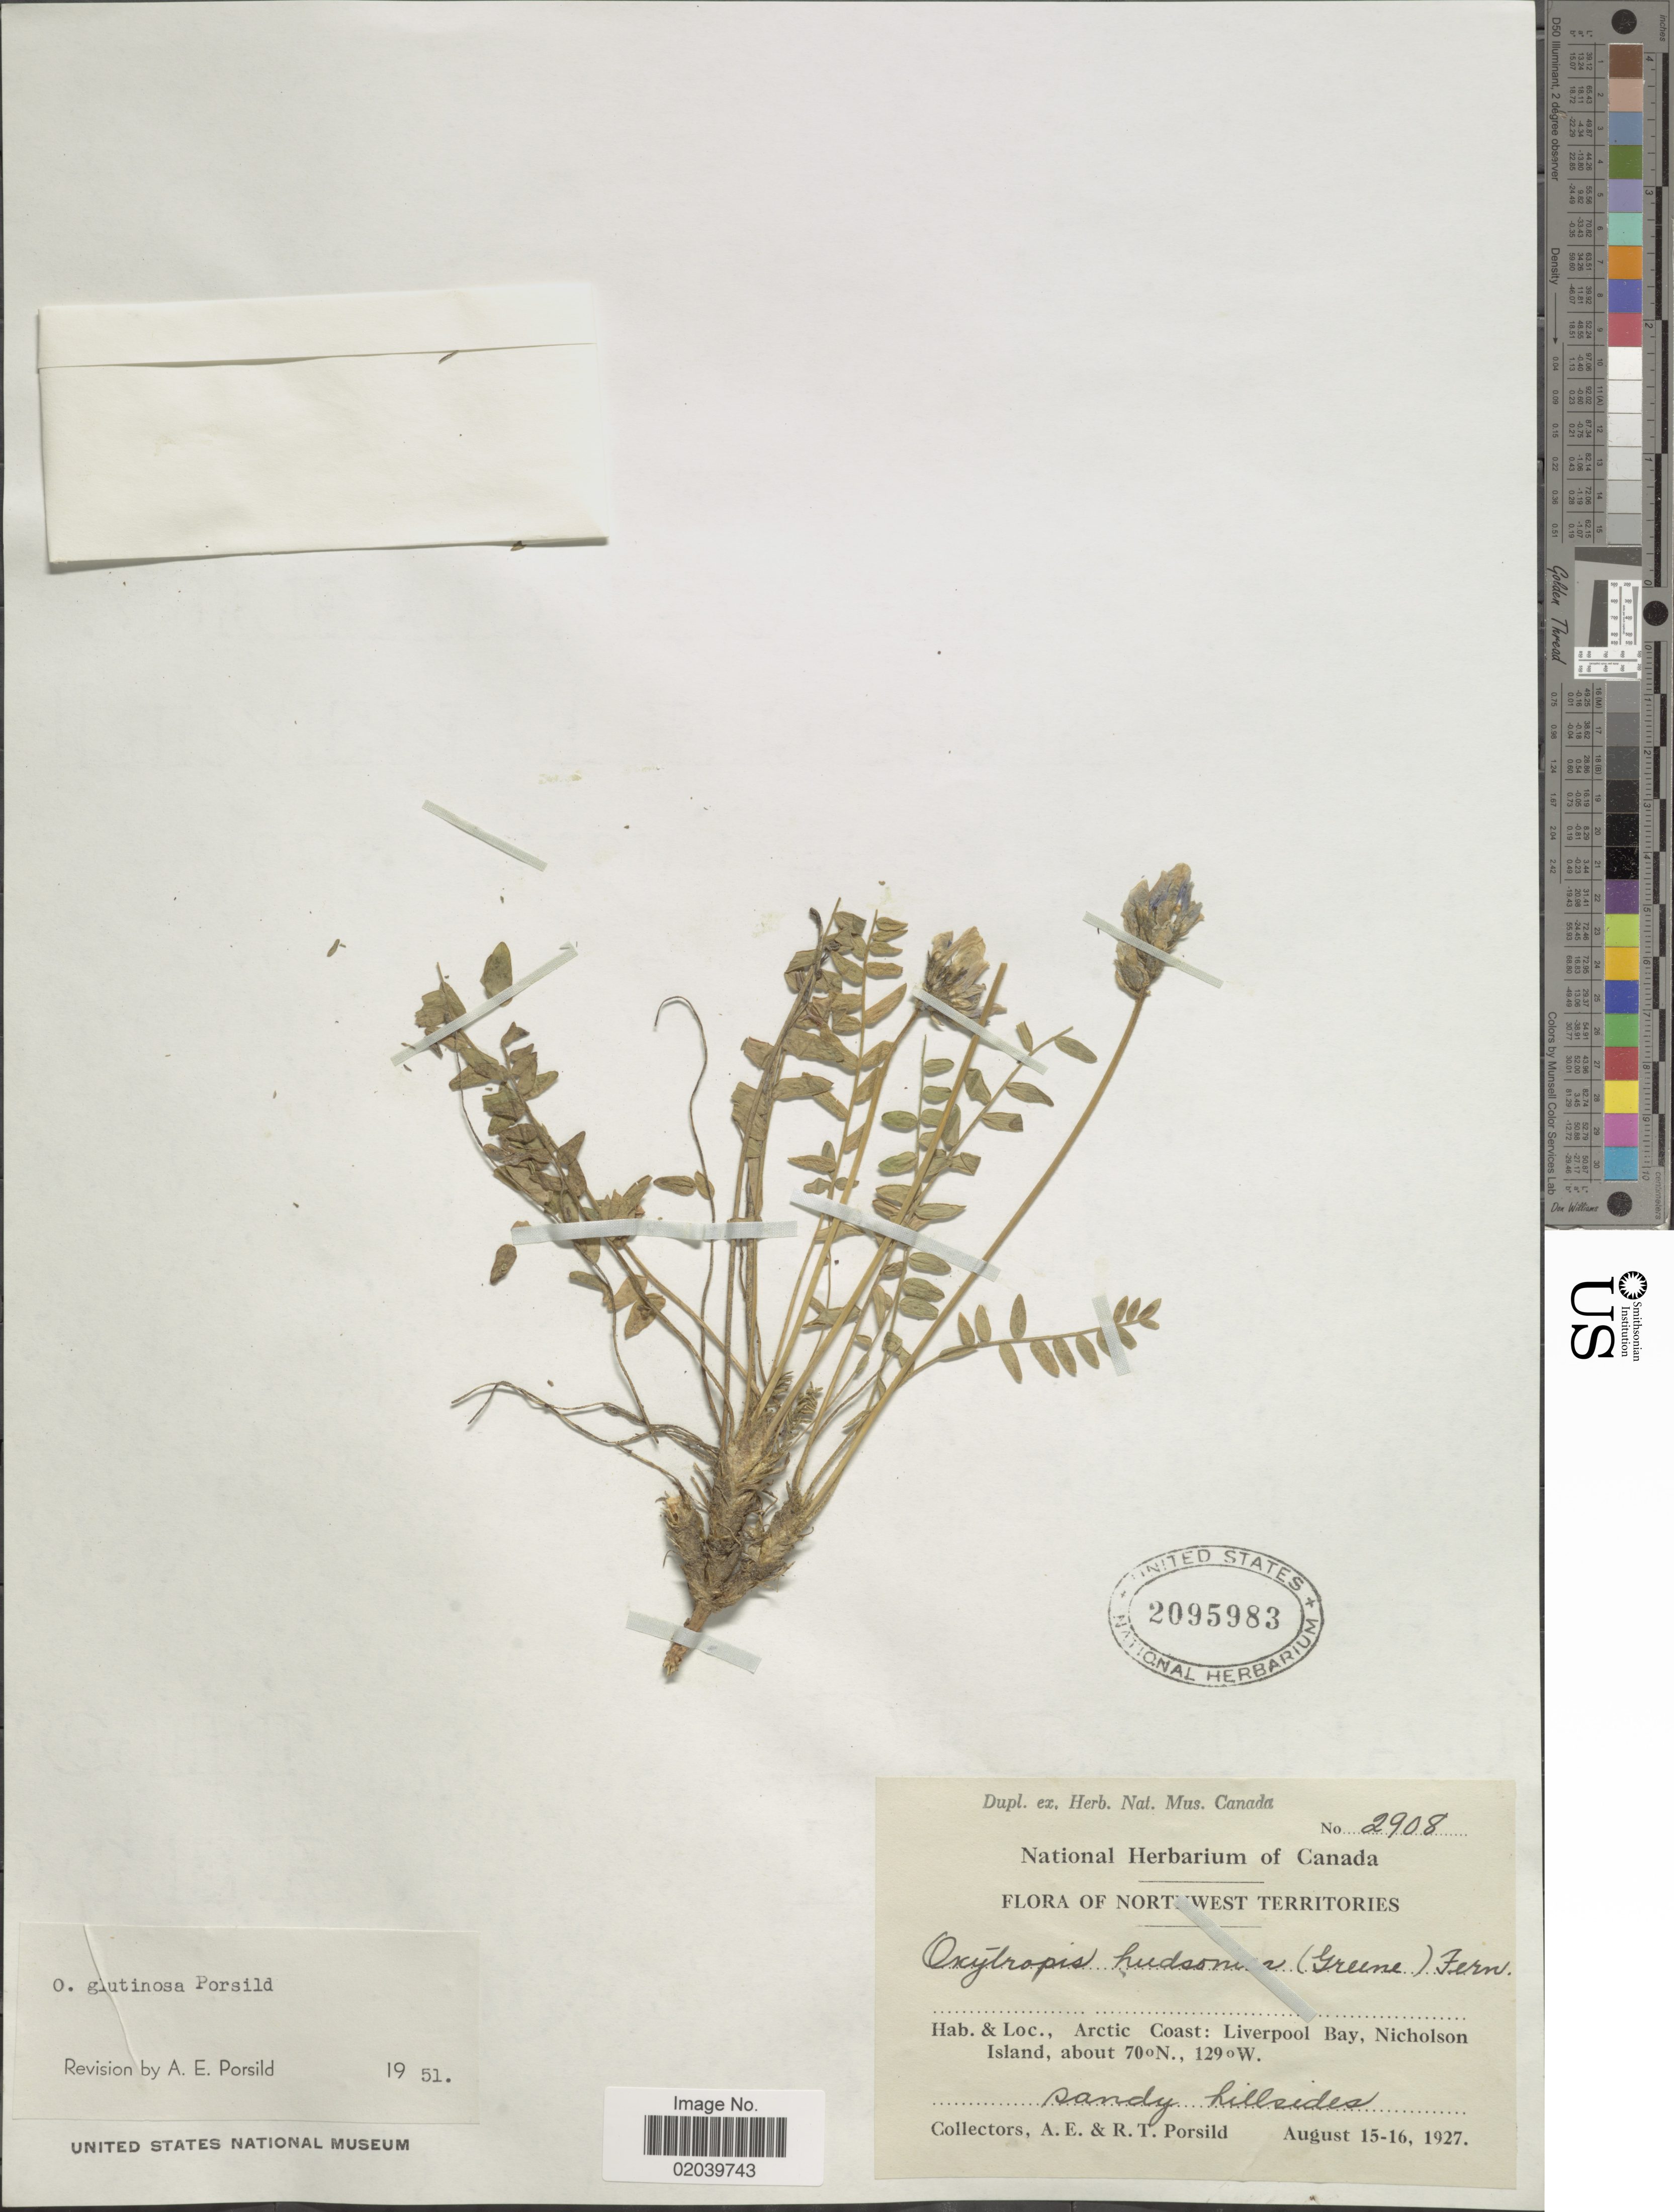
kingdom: Plantae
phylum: Tracheophyta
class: Magnoliopsida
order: Fabales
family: Fabaceae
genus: Oxytropis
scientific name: Oxytropis glutinosa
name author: A.E. Porsild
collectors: A. E. Porsild & R. T. Porsild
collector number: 2908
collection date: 1927-08-15/1927-08-16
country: Canada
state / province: Northwest Territories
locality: Arctic Coast: Liverpool Bay, Nicholson Island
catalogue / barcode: US 2095983